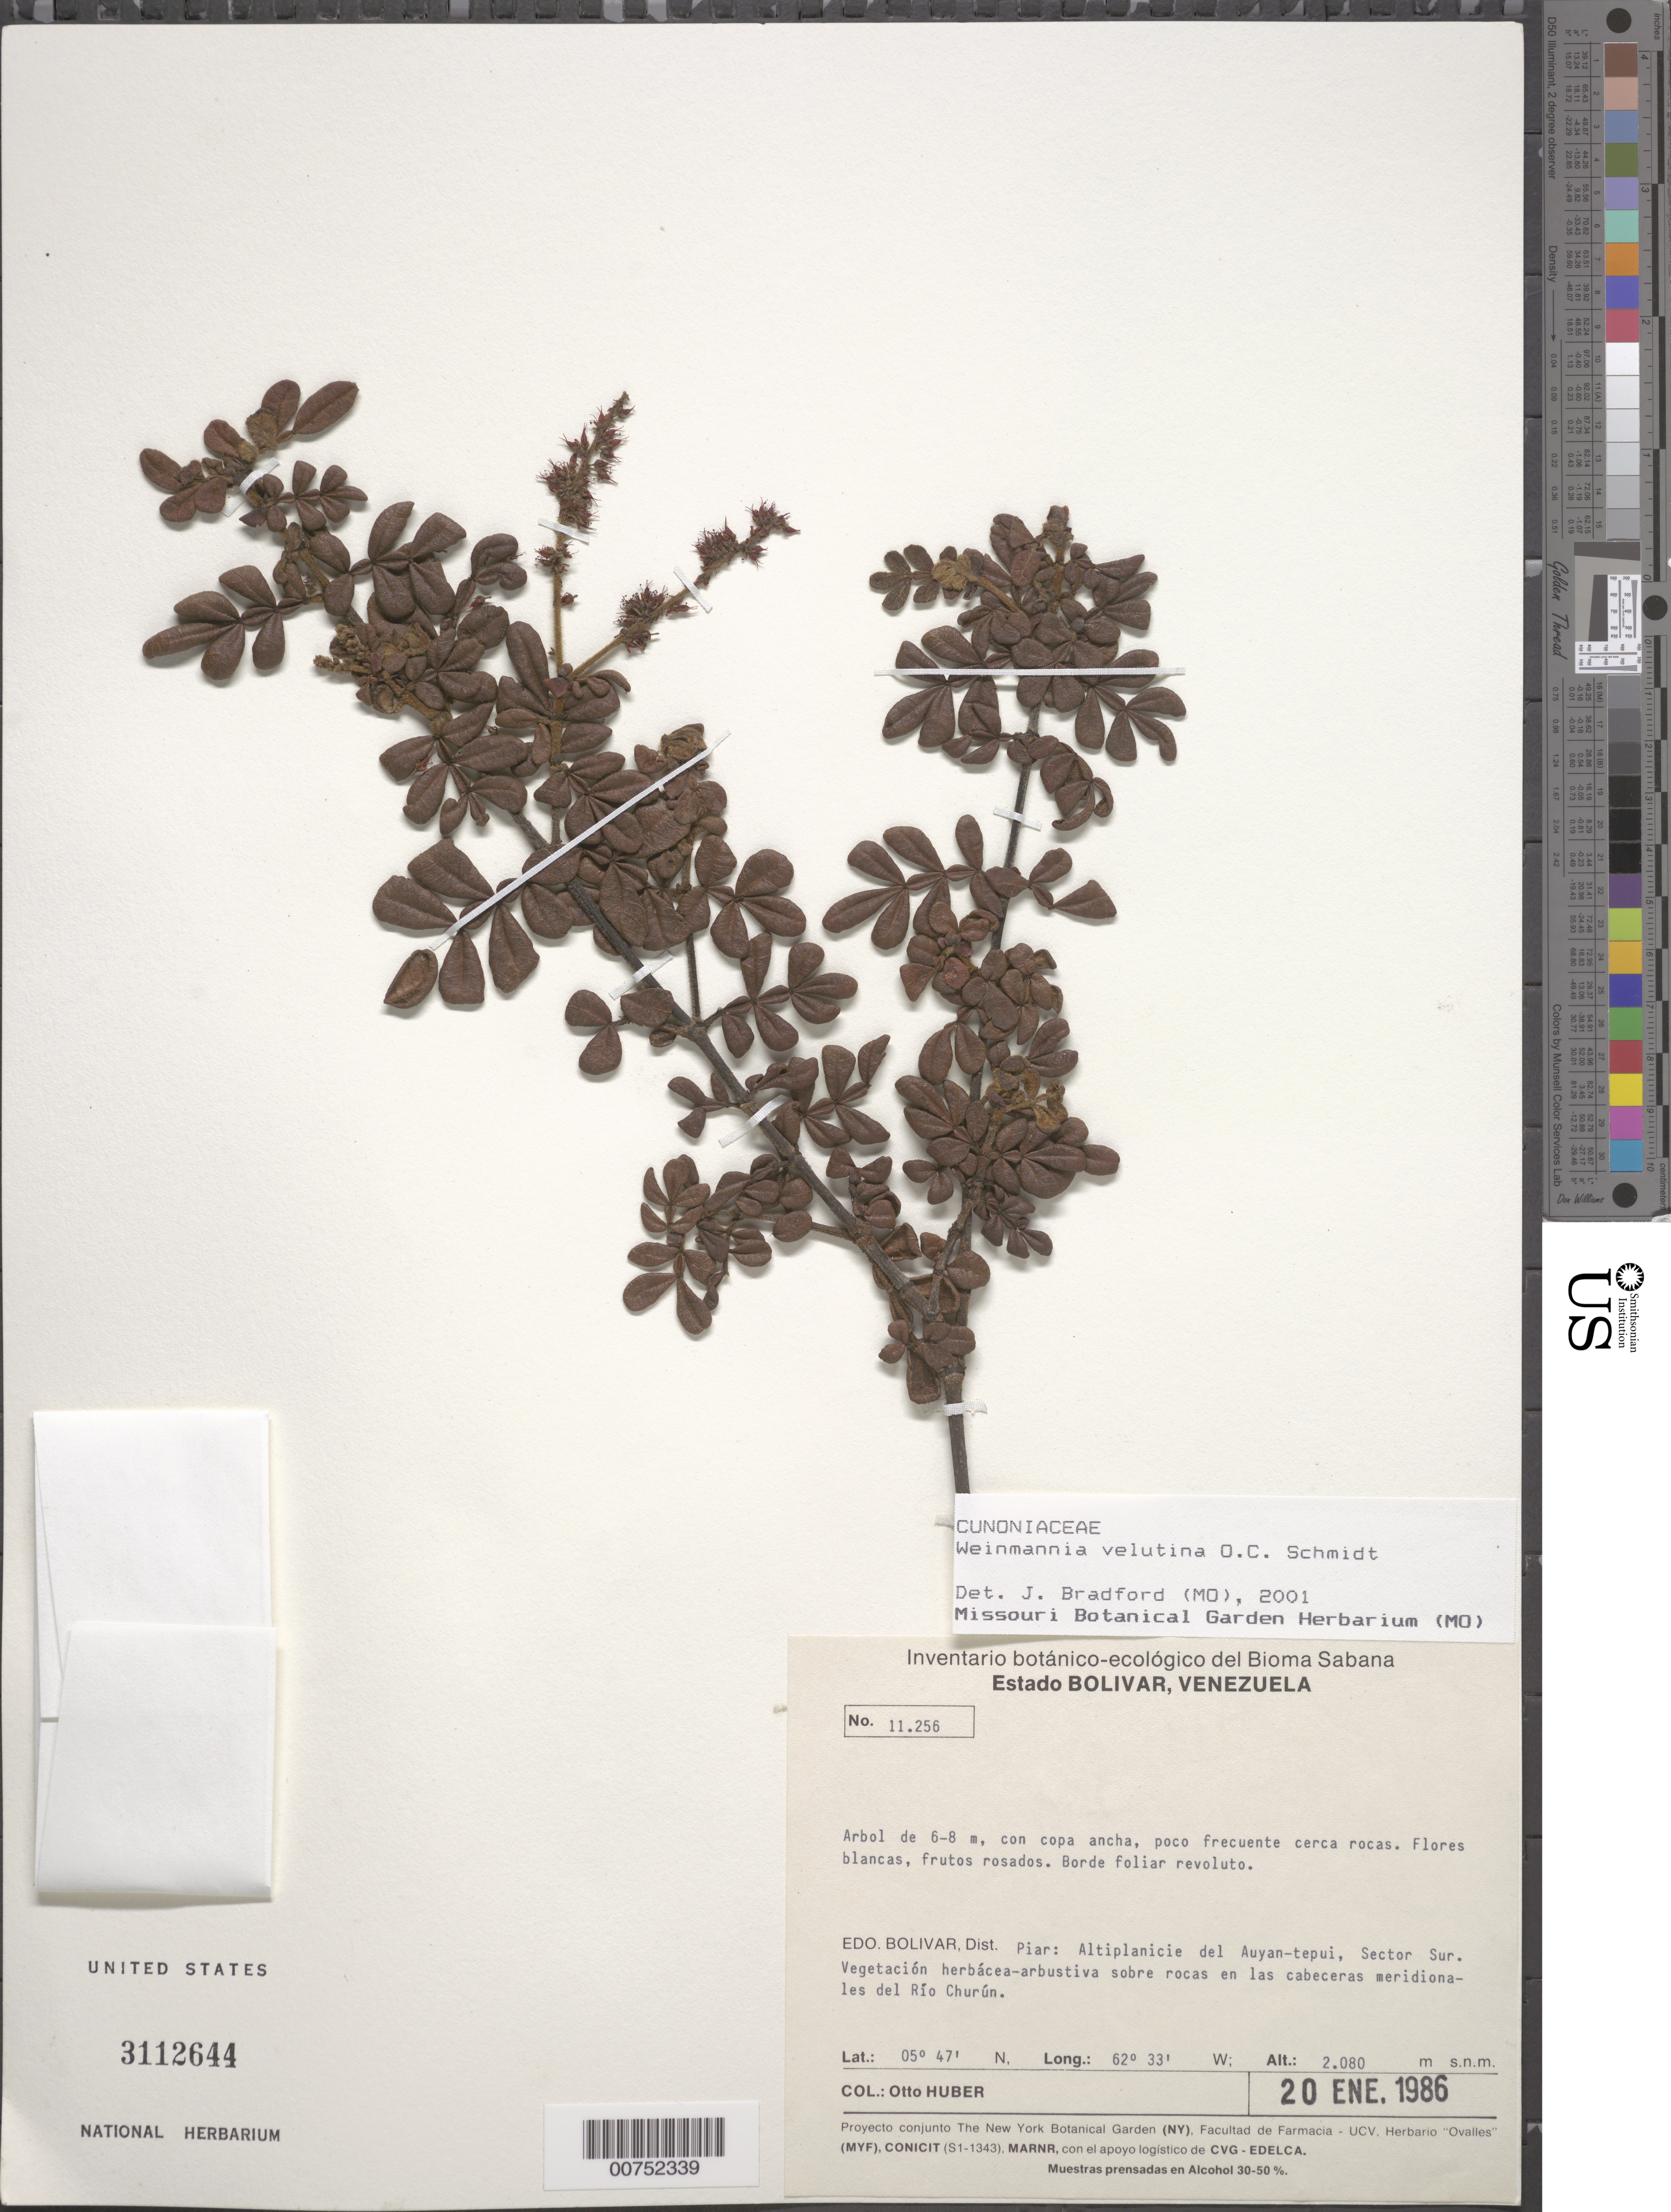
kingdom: Plantae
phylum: Tracheophyta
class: Magnoliopsida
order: Oxalidales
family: Cunoniaceae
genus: Weinmannia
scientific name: Weinmannia velutina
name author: O.C. Schmidt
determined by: Bradford, J. C.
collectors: O. Huber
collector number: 11256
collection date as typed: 20-Jan-86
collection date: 1986-01-20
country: Venezuela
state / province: Bolívar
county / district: Piar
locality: Auyan-tepuí, sector sur, cabeceras meridionales del Río Churún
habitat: Altiplanicie de vegetación herbácea-arbustiva, sobre rocas en las cabeceras meridionales del rio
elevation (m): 2080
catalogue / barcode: US 3112644